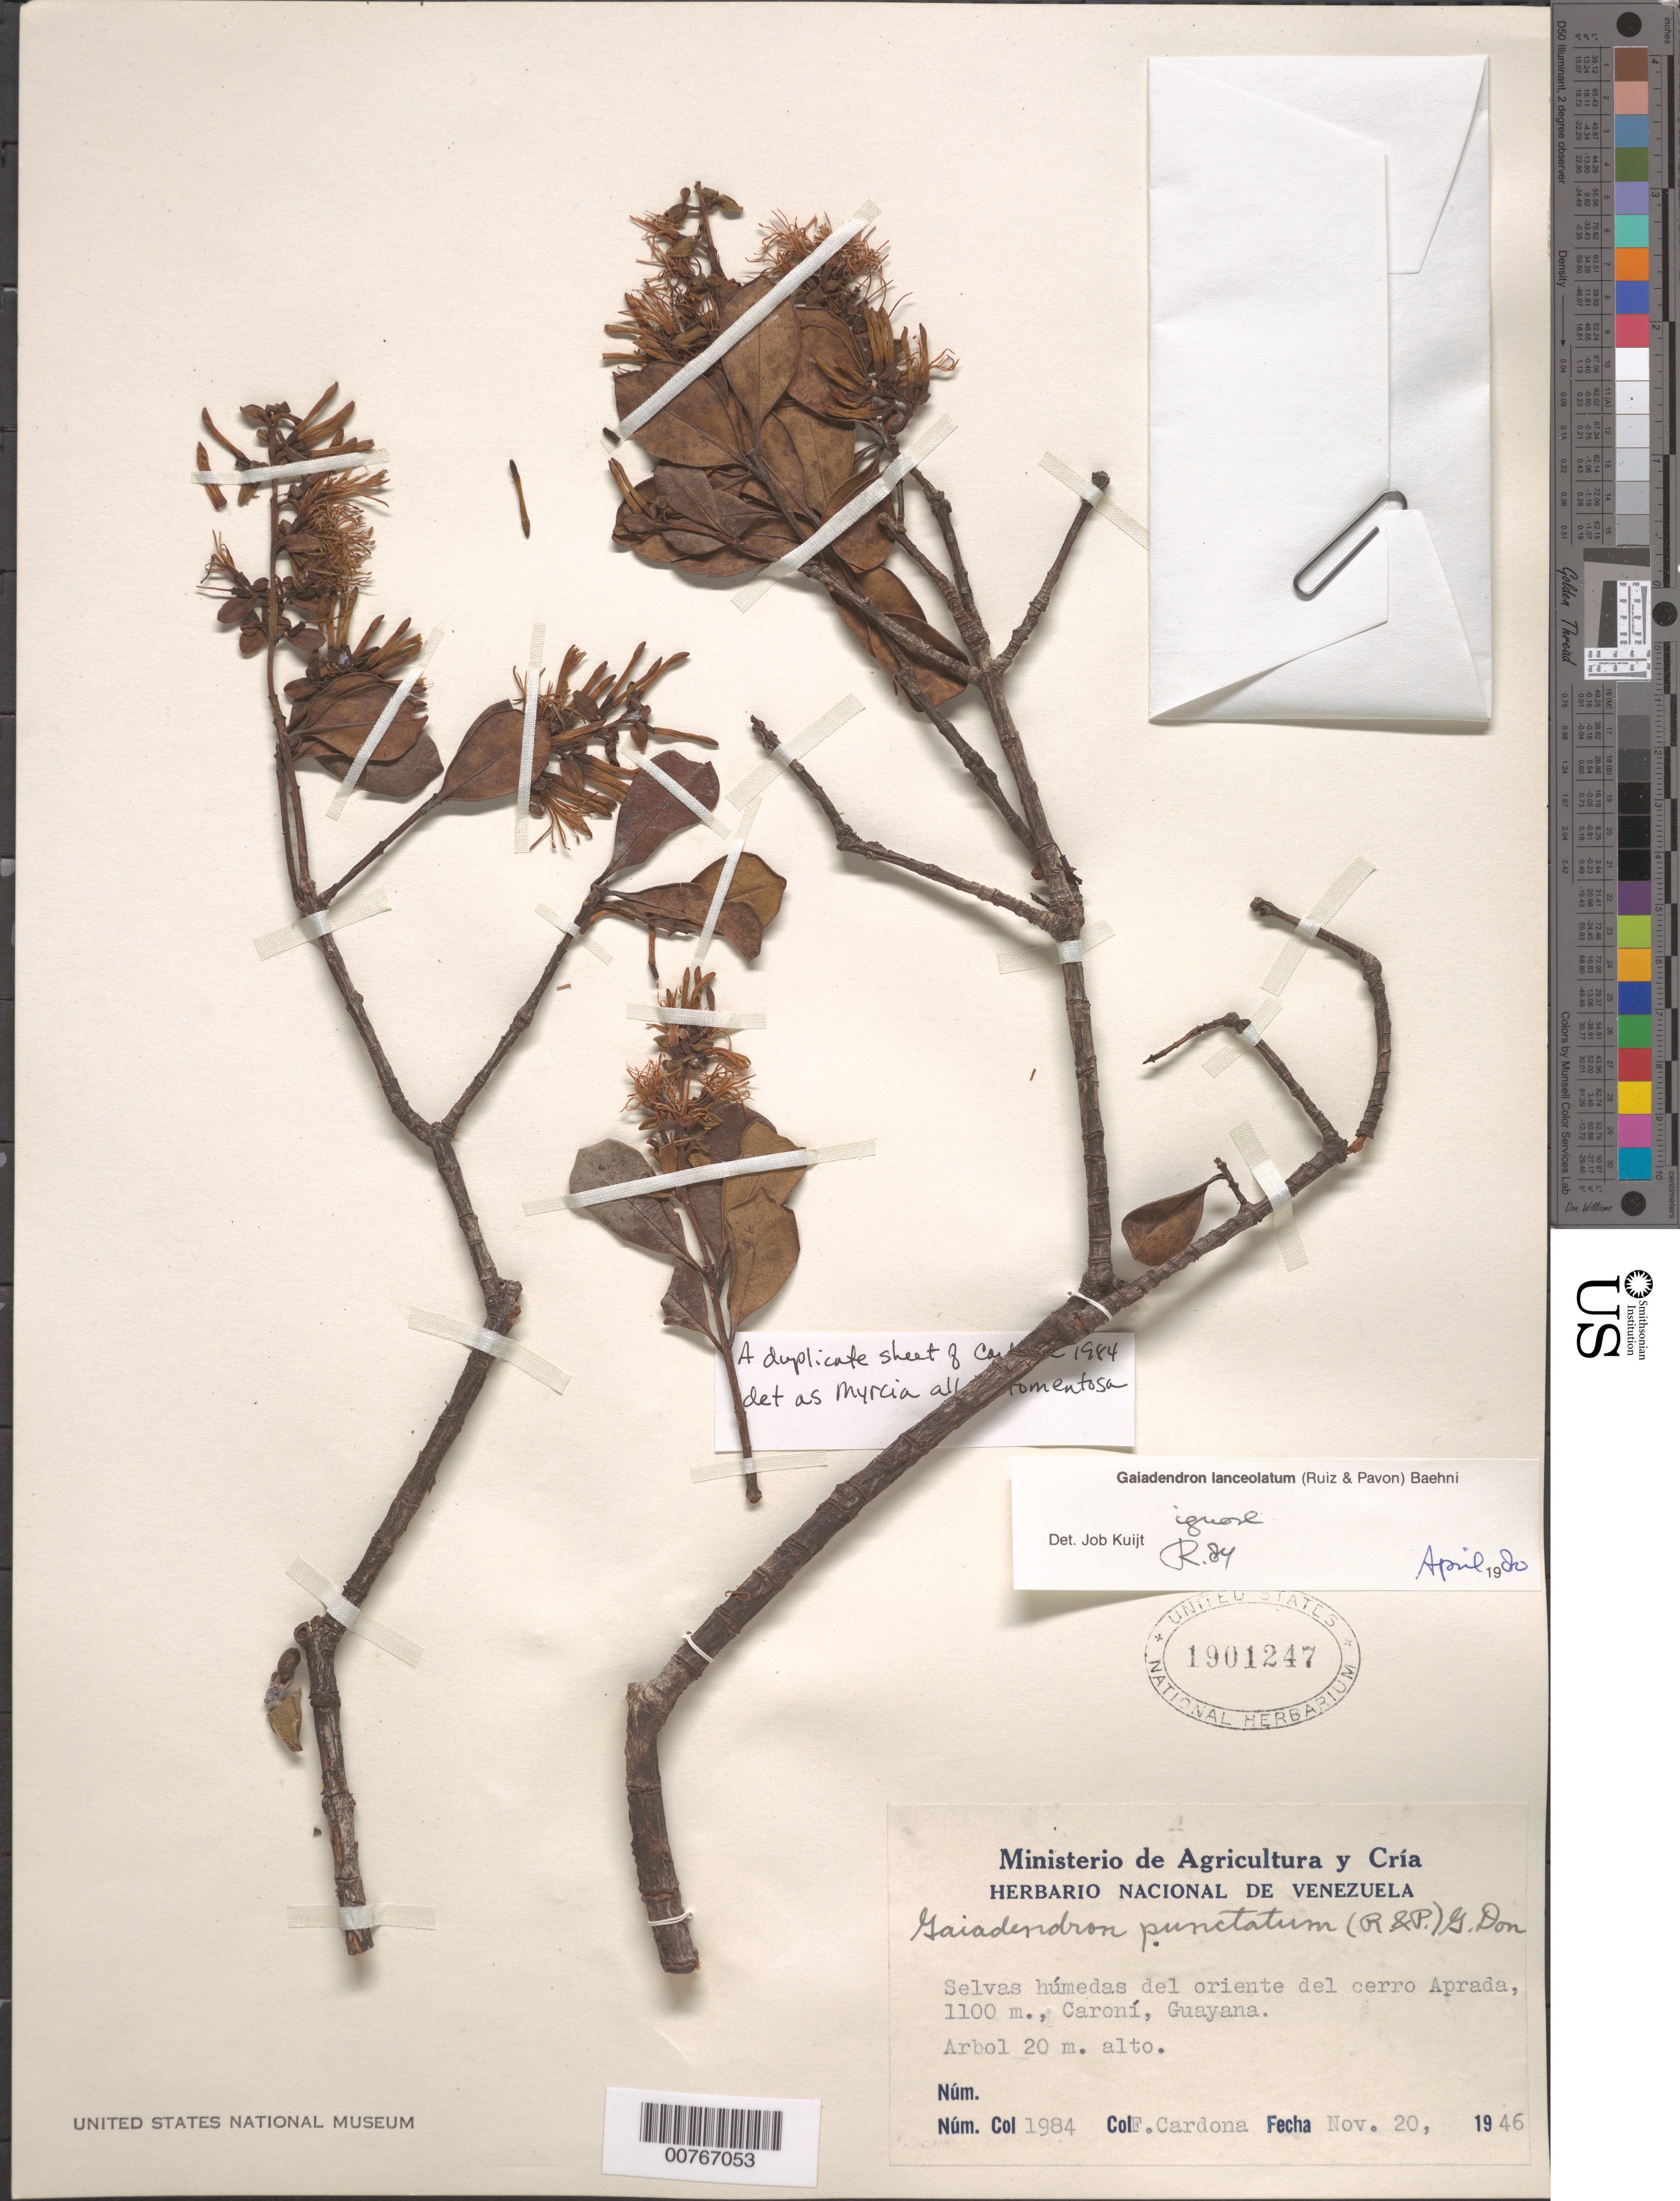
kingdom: Plantae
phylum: Tracheophyta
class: Magnoliopsida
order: Santalales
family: Loranthaceae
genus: Gaiadendron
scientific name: Gaiadendron punctatum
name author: (Ruiz & Pav.) G. Don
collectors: F. Cardona Puig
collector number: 1984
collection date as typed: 20-Nov-46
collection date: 1946-11-20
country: Venezuela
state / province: Bolívar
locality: Cerro Aprada, Río Caroní, Guayana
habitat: Selvas humidas del oriente del cerro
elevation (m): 20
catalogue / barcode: US 1901247